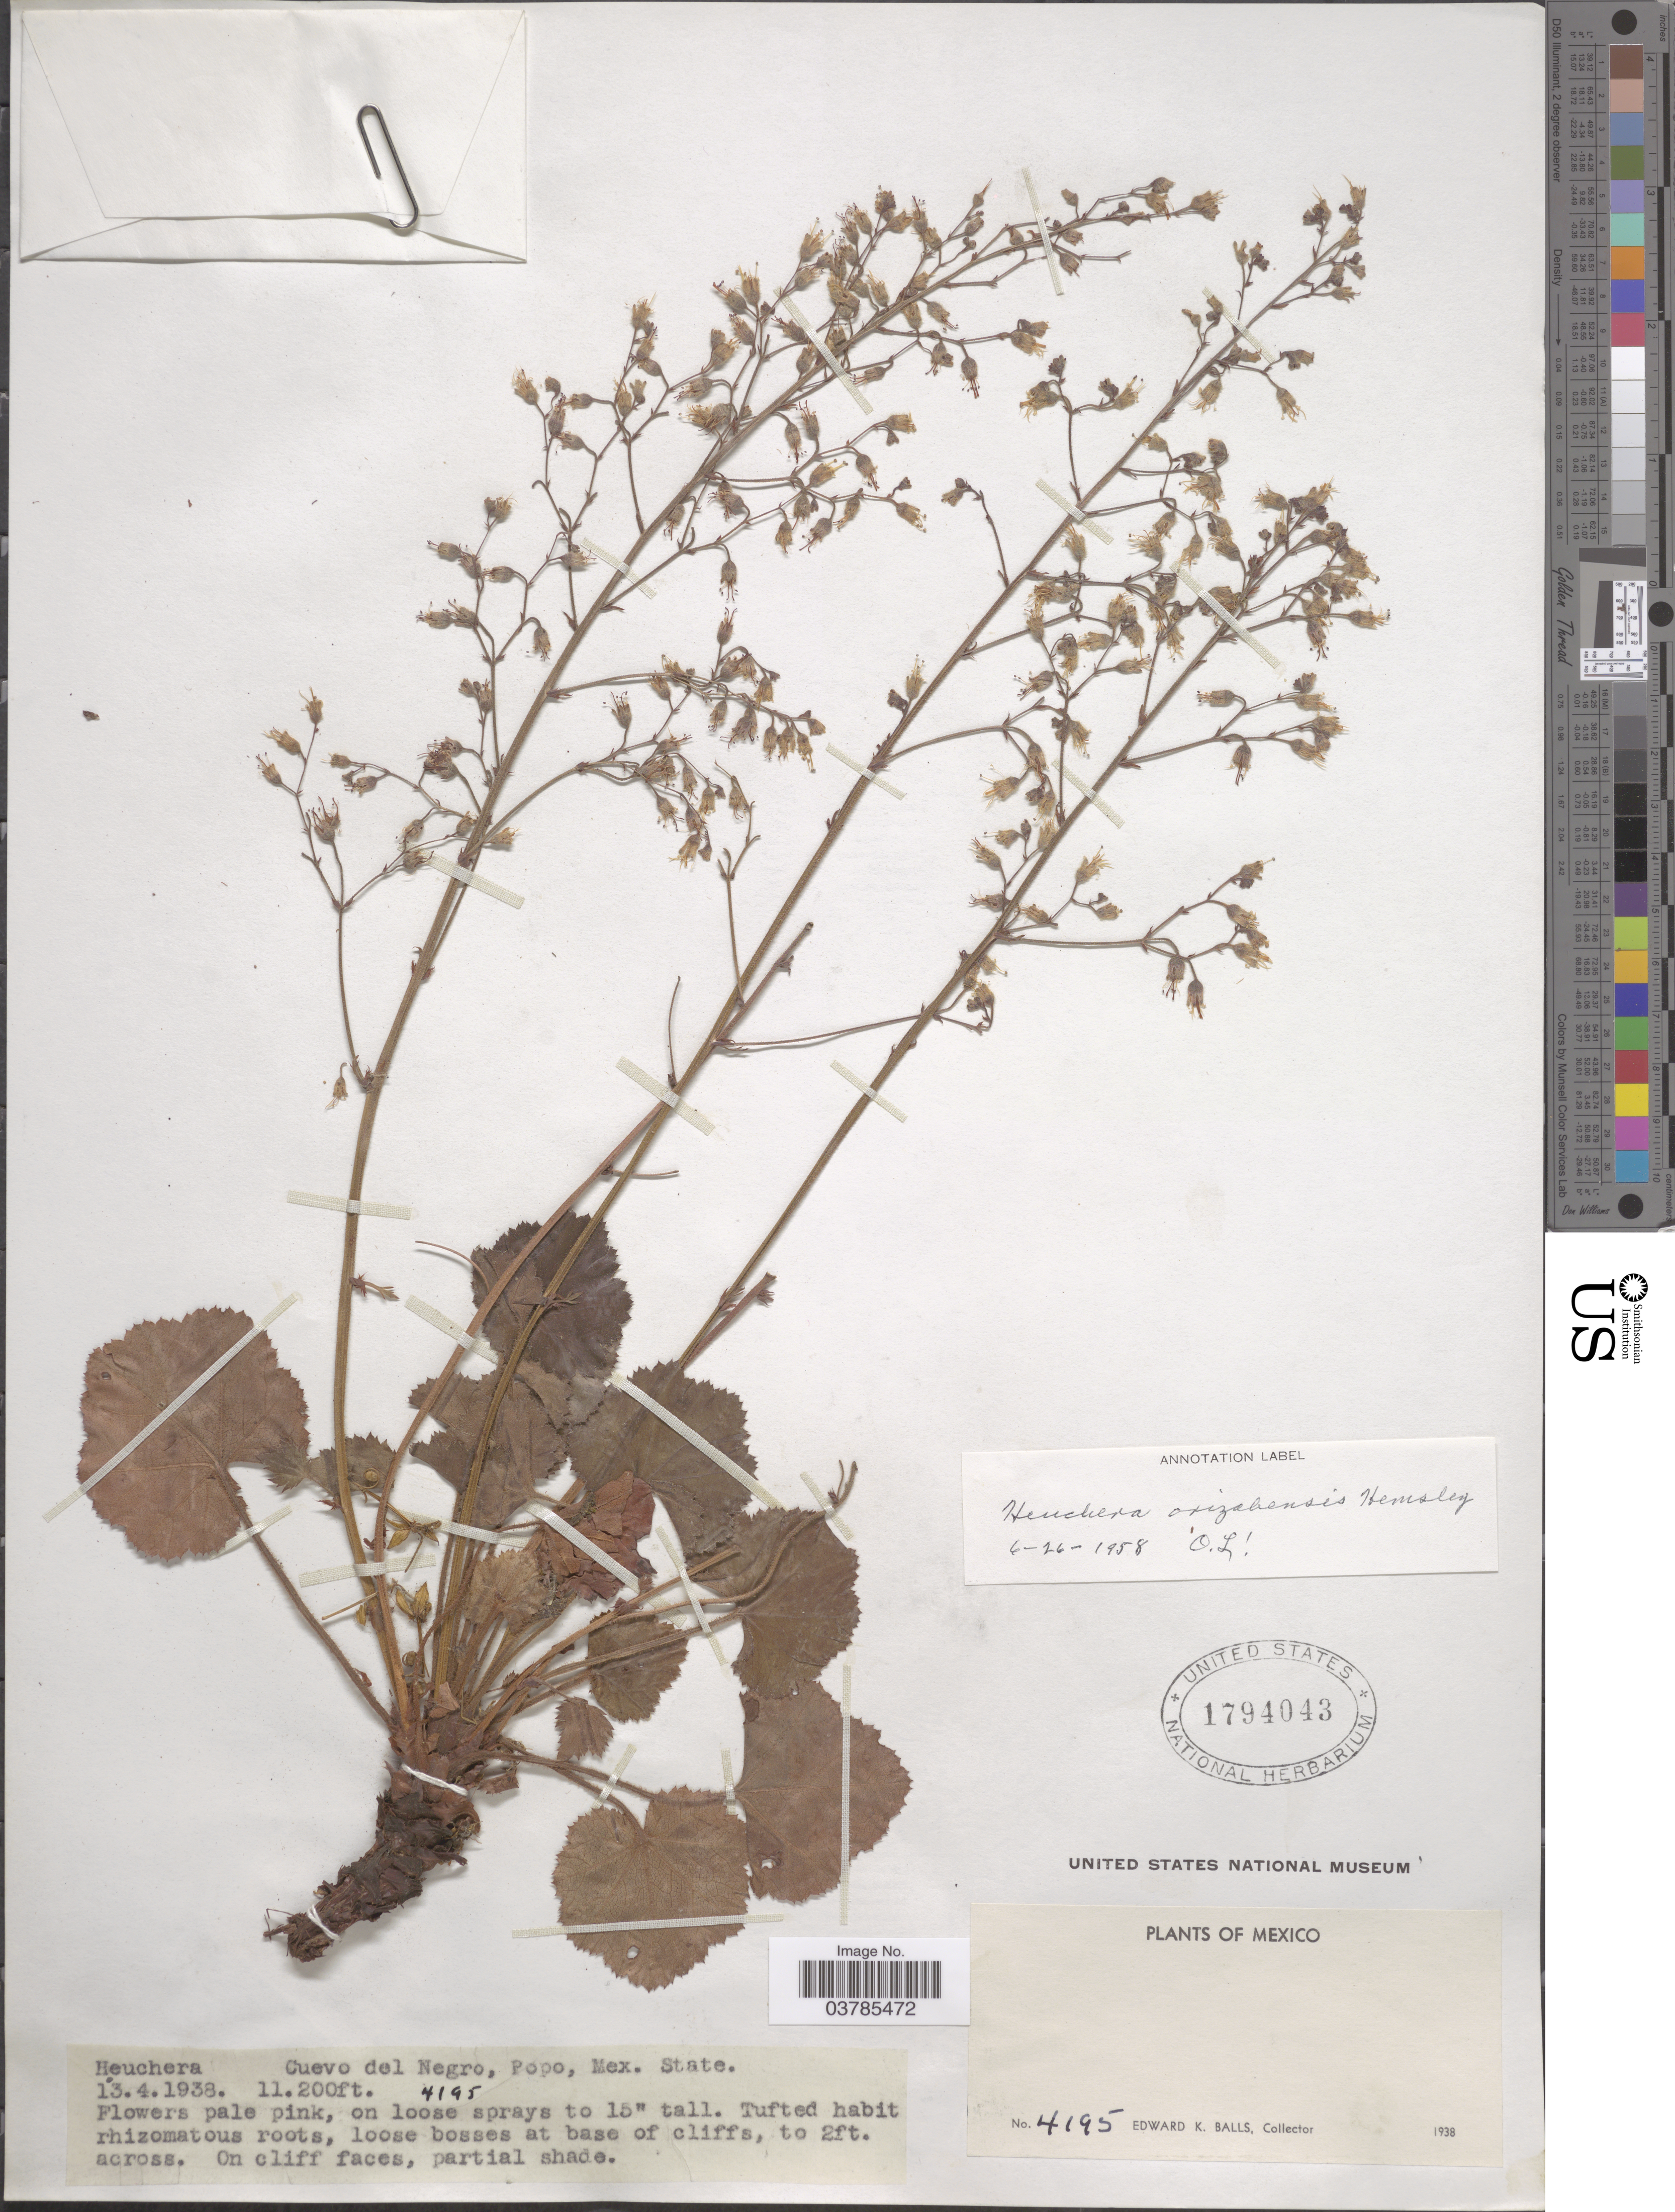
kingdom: Plantae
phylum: Tracheophyta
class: Magnoliopsida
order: Saxifragales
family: Saxifragaceae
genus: Heuchera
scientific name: Heuchera orizabensis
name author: Hemsl.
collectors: E. K. Balls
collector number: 4195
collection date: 1938-04-13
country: Mexico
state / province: México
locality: Cuevo del Negro, Popo.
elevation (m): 3414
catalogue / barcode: US 1794043